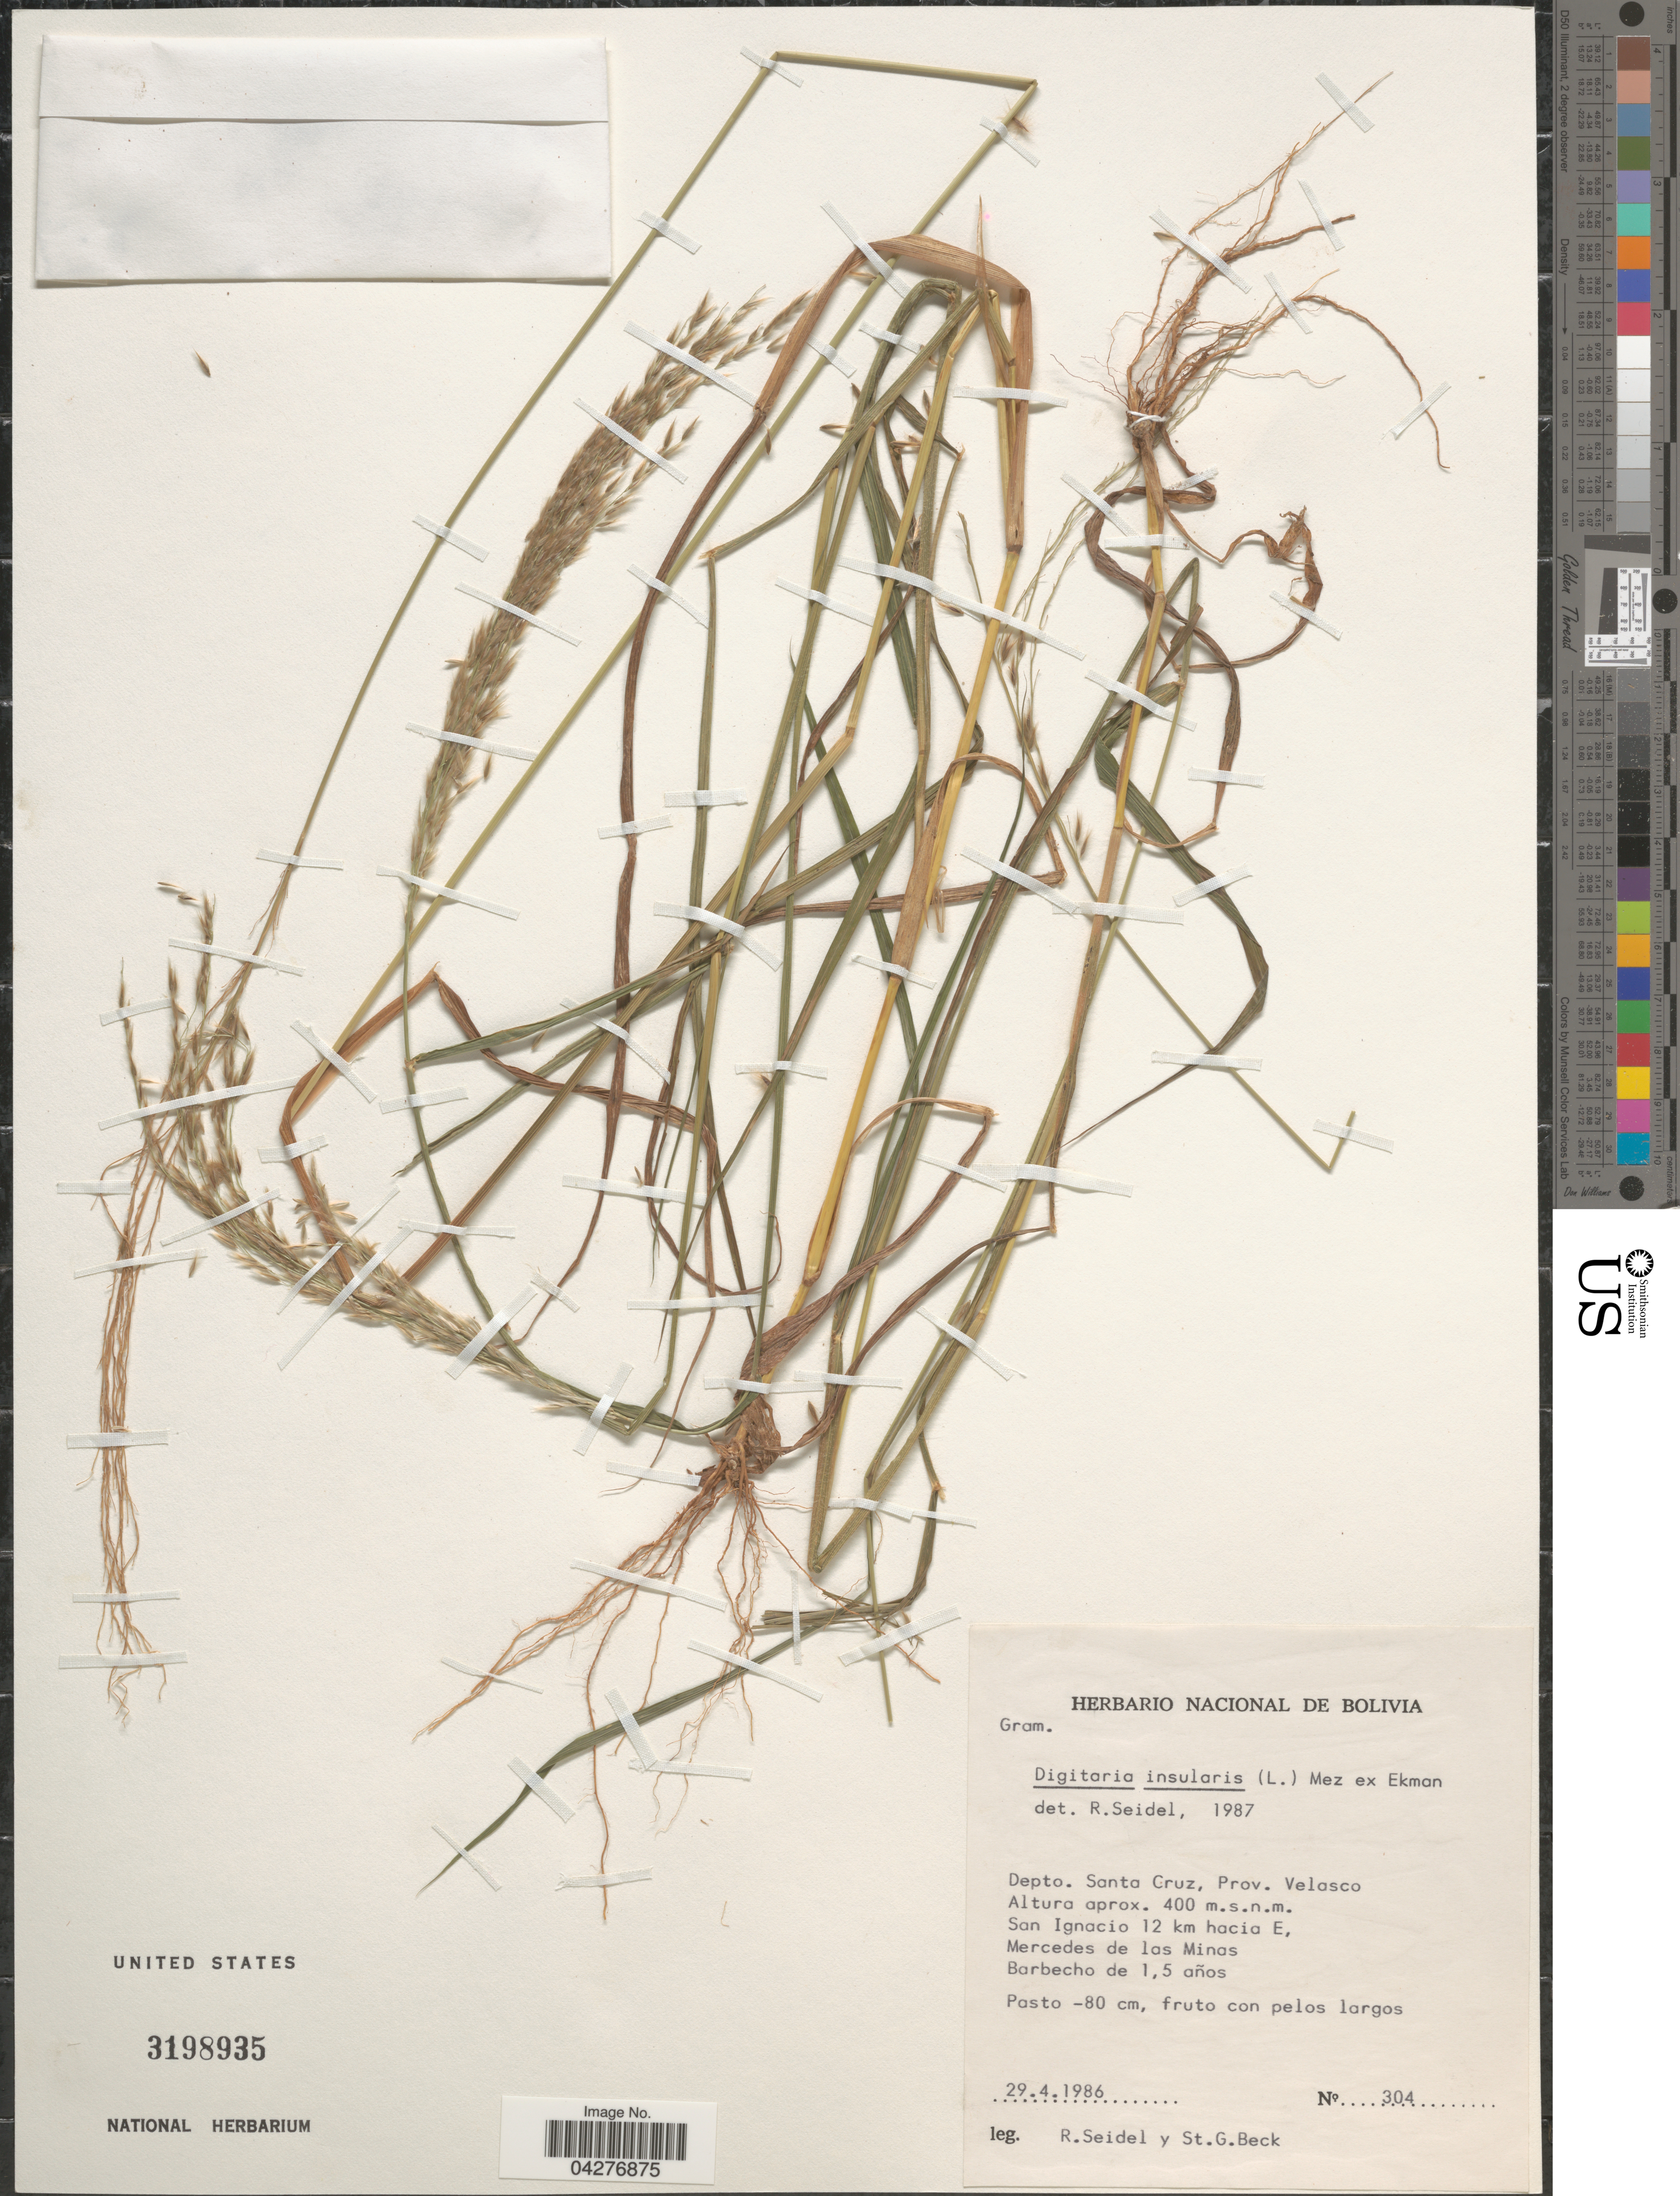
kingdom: Plantae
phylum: Tracheophyta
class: Liliopsida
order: Poales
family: Poaceae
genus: Digitaria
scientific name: Digitaria insularis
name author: (L.) Fedde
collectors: R. Seidel & S. G. Beck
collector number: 304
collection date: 1986-04-29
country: Bolivia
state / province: Santa Cruz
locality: Depto. Santa Cruz, Prov. Velasco. San Ignacio 12 km hacia E, Mercedes de las Minas.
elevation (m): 400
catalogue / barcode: US 3198935